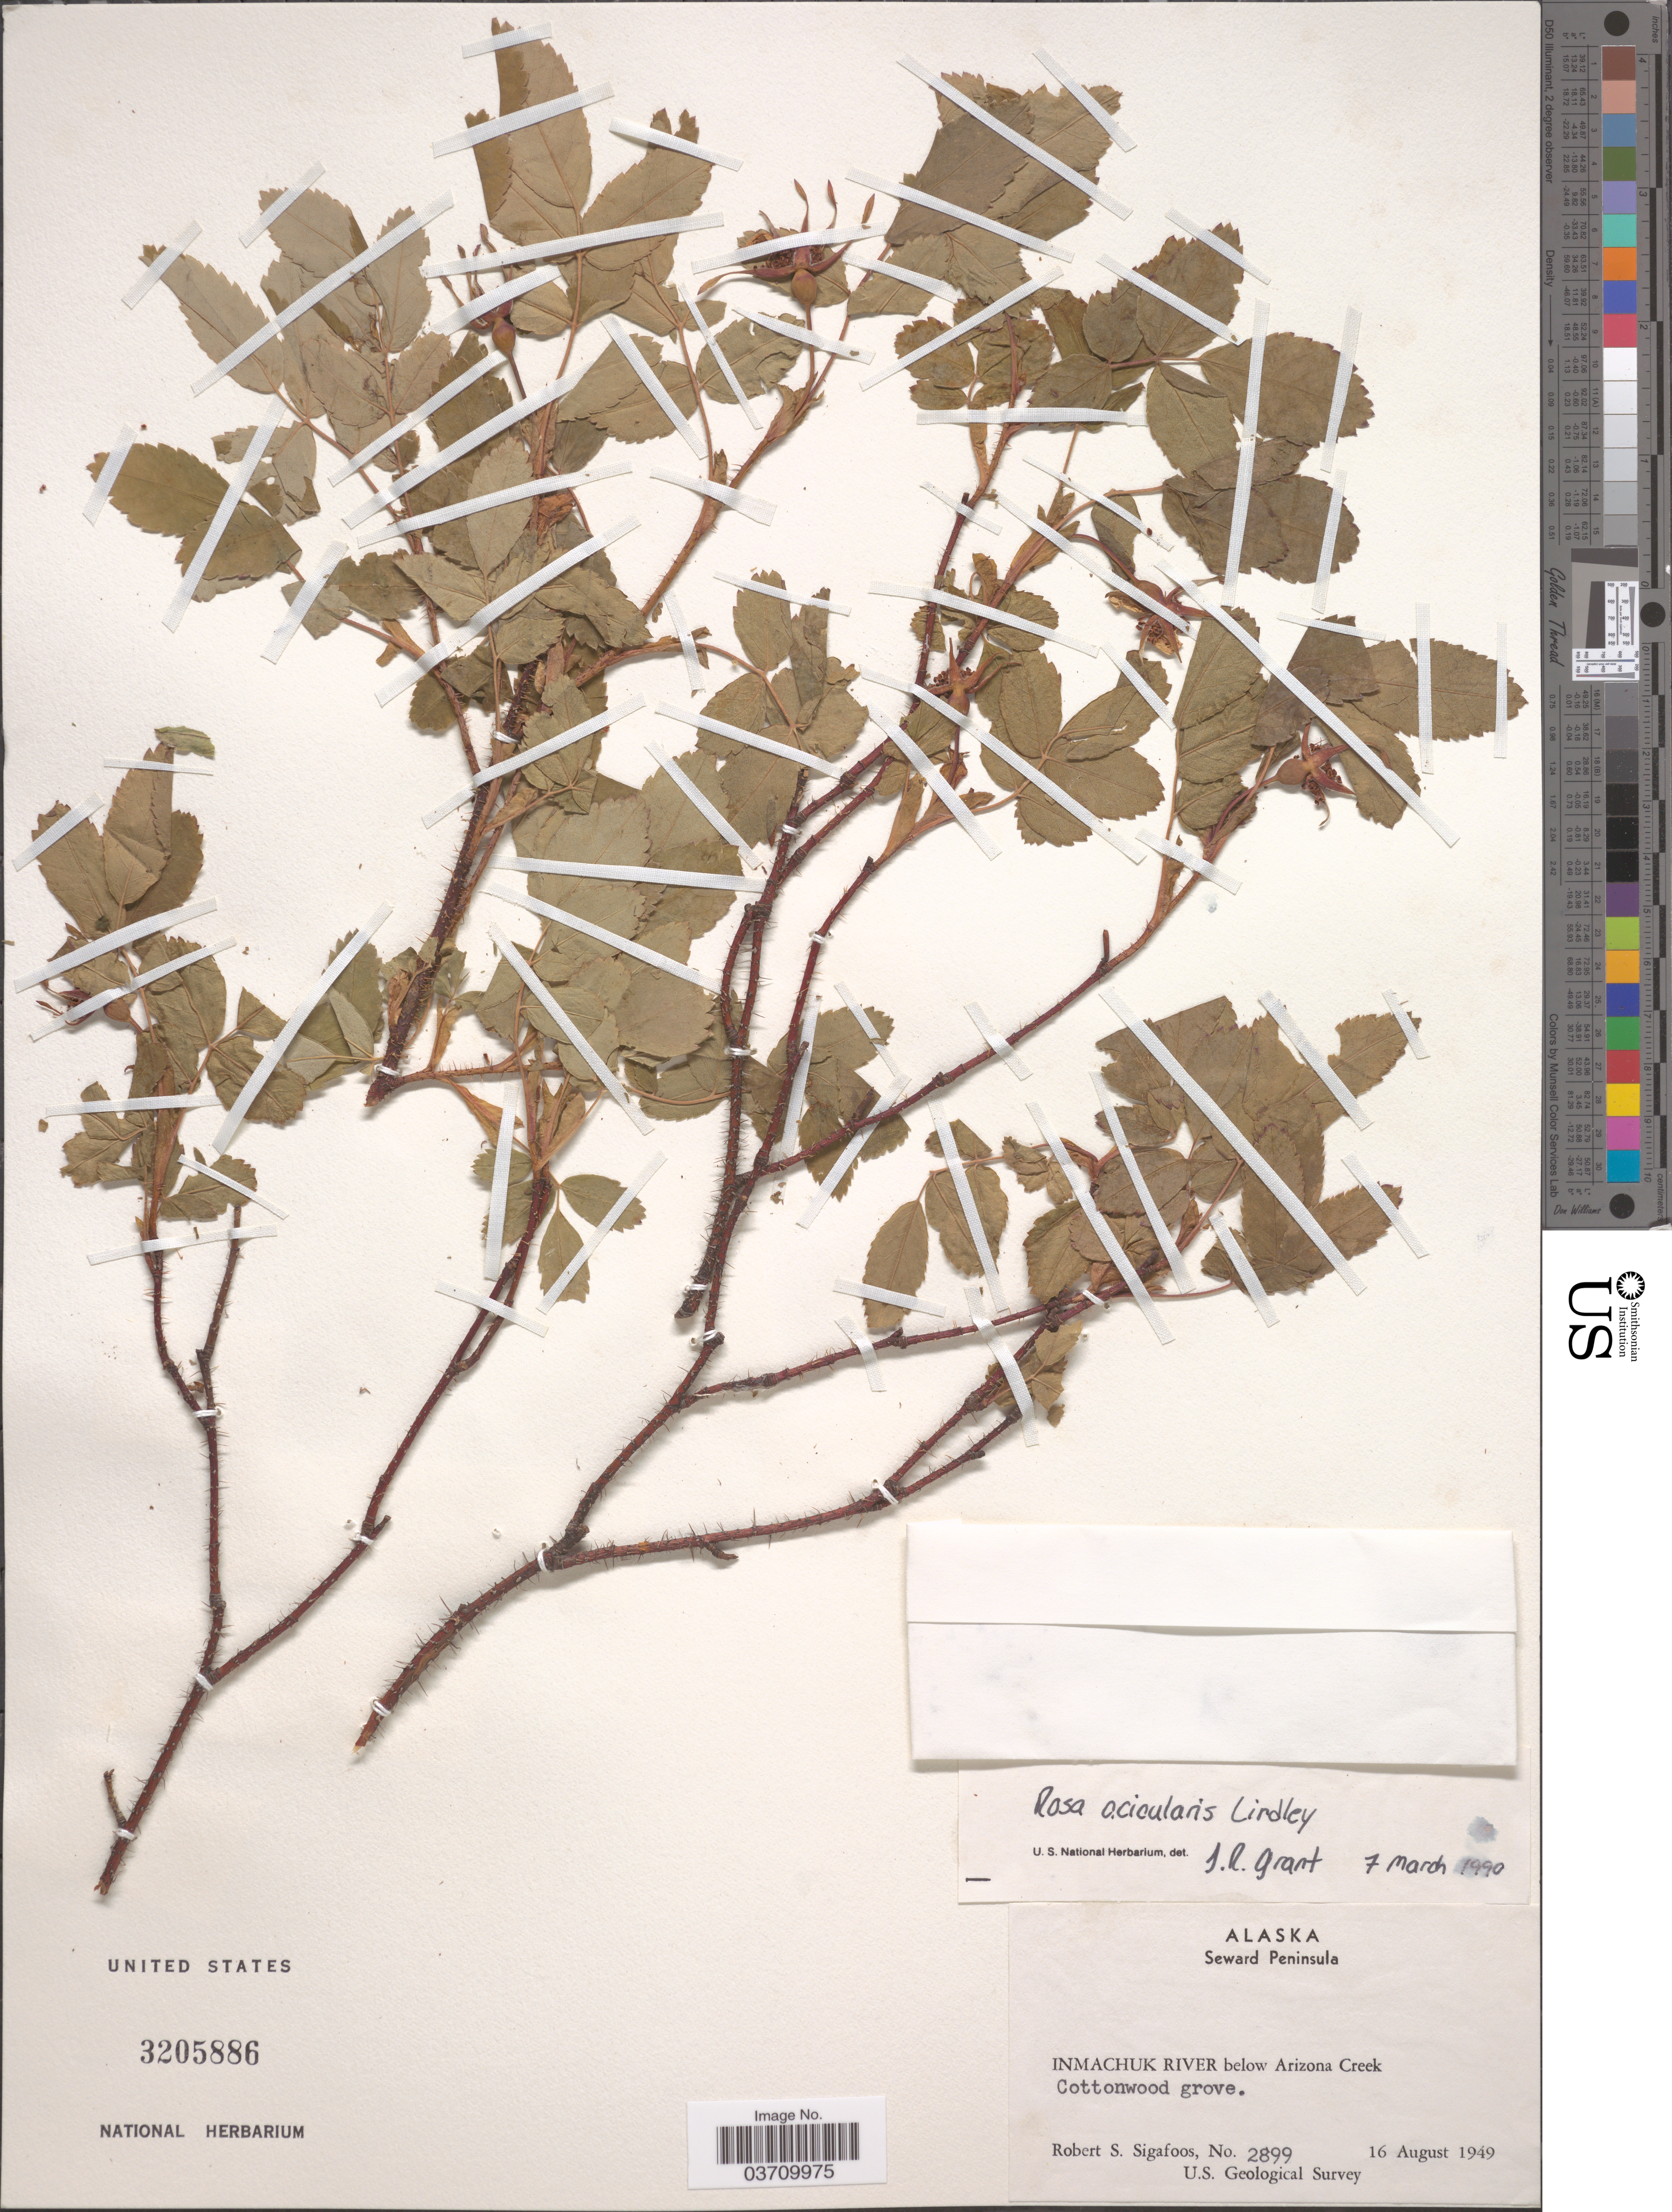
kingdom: Plantae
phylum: Tracheophyta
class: Magnoliopsida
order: Rosales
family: Rosaceae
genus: Rosa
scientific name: Rosa acicularis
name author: Lindl.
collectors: R. Sigafoos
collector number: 2899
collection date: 1949-08-16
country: United States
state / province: Alaska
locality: Seward Peninsula. Inmachuk River below Arizona Creek. Cottonwood grove.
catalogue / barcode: US 3205886